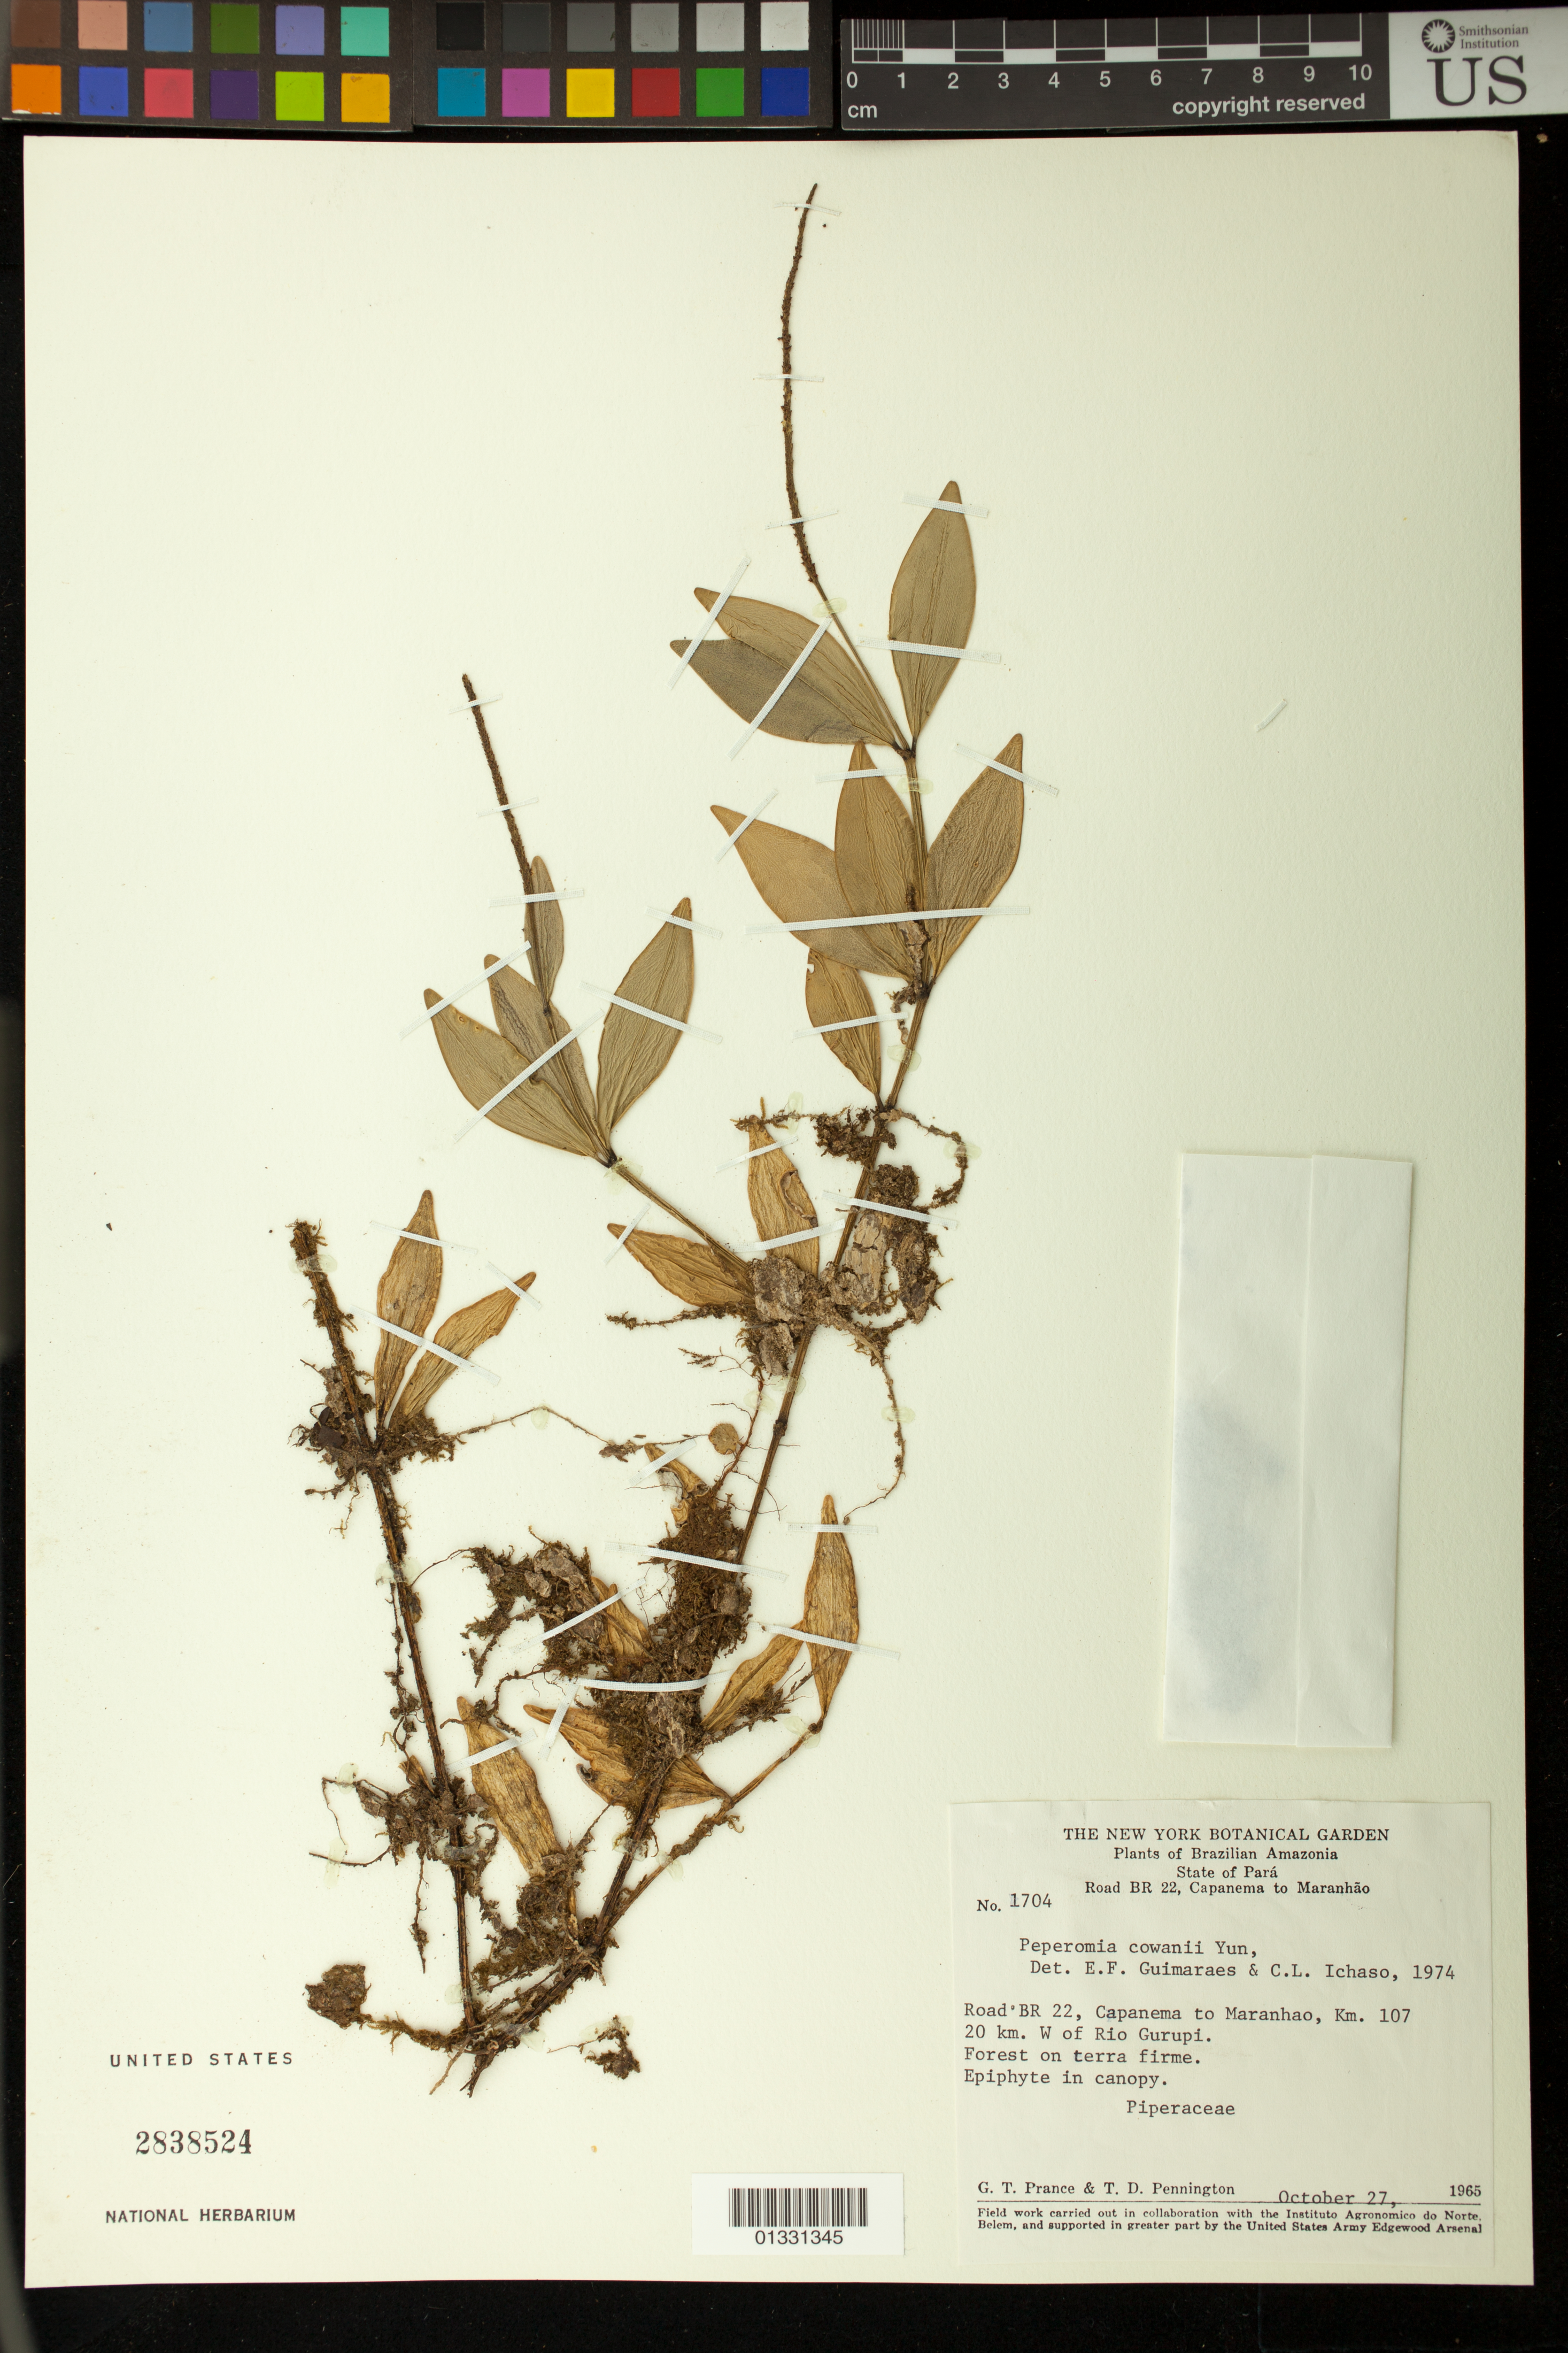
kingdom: Plantae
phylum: Tracheophyta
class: Magnoliopsida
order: Piperales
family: Piperaceae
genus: Peperomia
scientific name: Peperomia cowanii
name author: Yunck.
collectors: G. T. Prance & T. D. Pennington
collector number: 1704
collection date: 1965-10-27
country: Brazil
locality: Road BR 22, Capanema to Maranhão, km 107. 20km W of rio Gurupi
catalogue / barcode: US 2838524